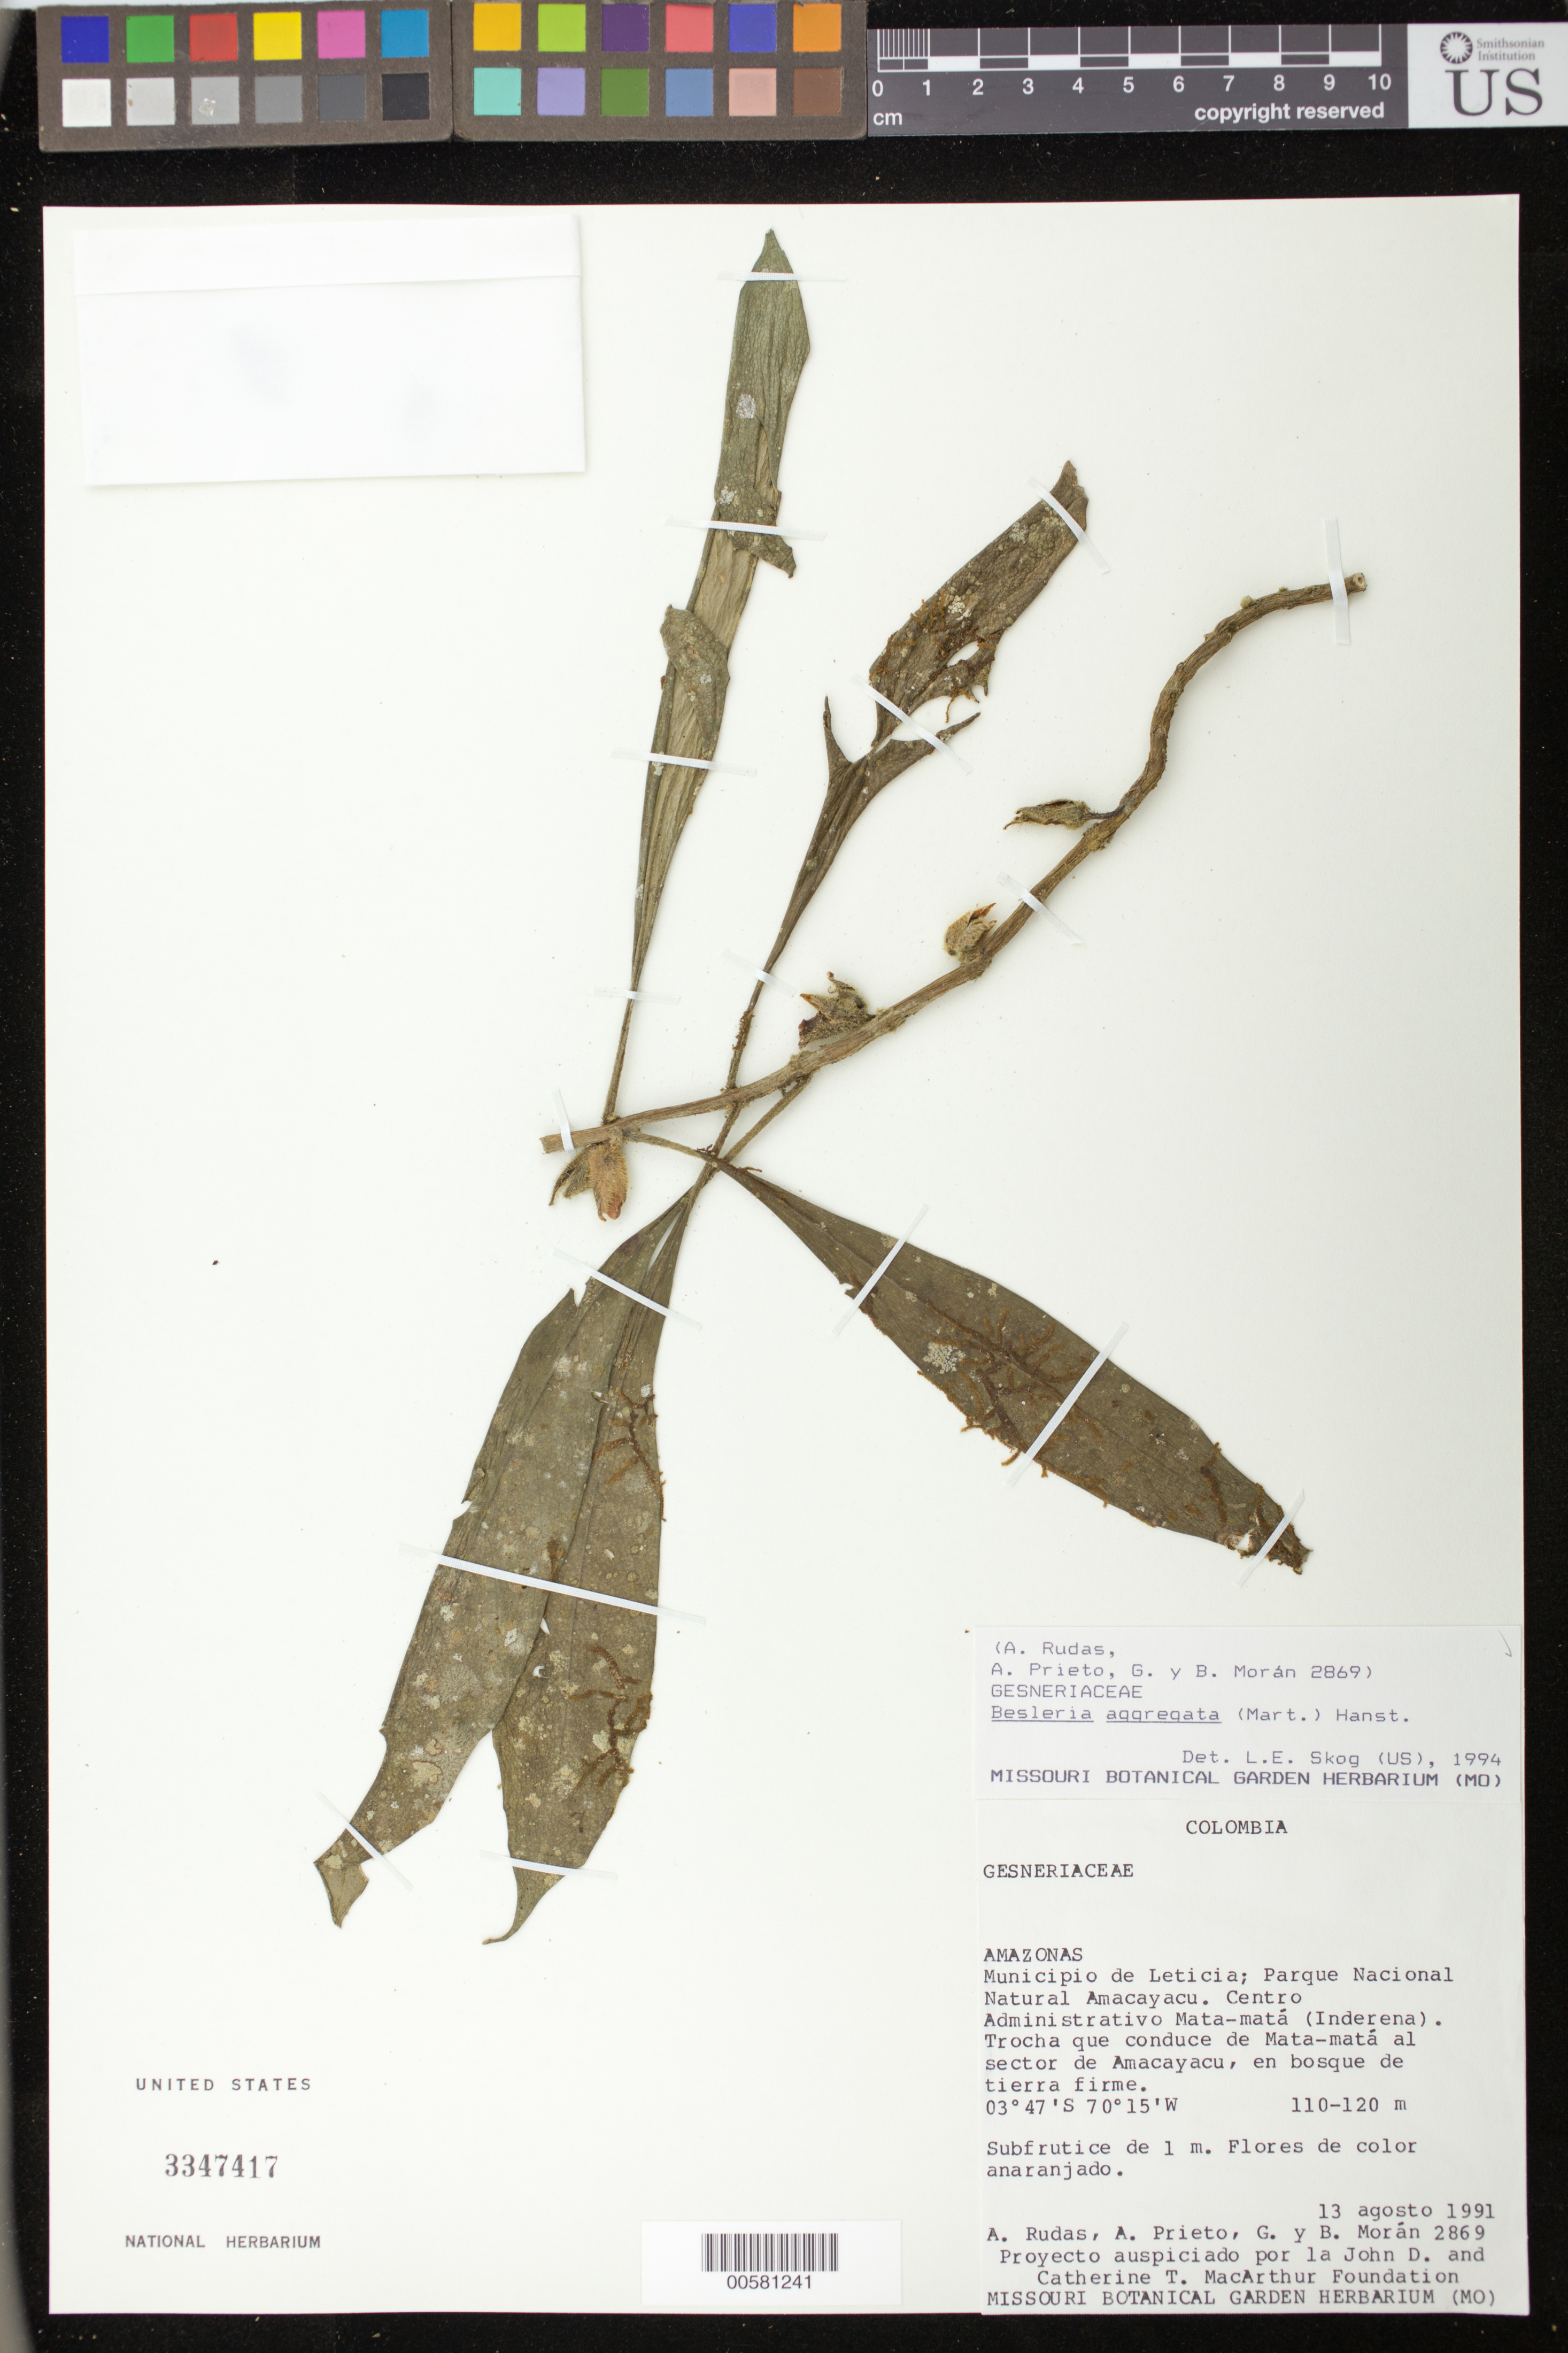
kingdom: Plantae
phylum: Tracheophyta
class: Magnoliopsida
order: Lamiales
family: Gesneriaceae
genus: Besleria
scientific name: Besleria aggregata var. aggregata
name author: (Mart.) Hanst.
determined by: Skog, Laurence E.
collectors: A. Rudas & et al.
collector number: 2869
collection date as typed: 13 Aug 1991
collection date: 1991-08-13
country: Colombia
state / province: Amazônas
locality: Mpio. de Leticia; Parque Nacional Natural Amacayacu; Centro Administrativo Mata-matá (Inderena), trocha que conduce de Mata-matá al sector de Amacayacu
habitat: En bosque de tierra firme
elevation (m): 110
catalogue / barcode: US 3347417